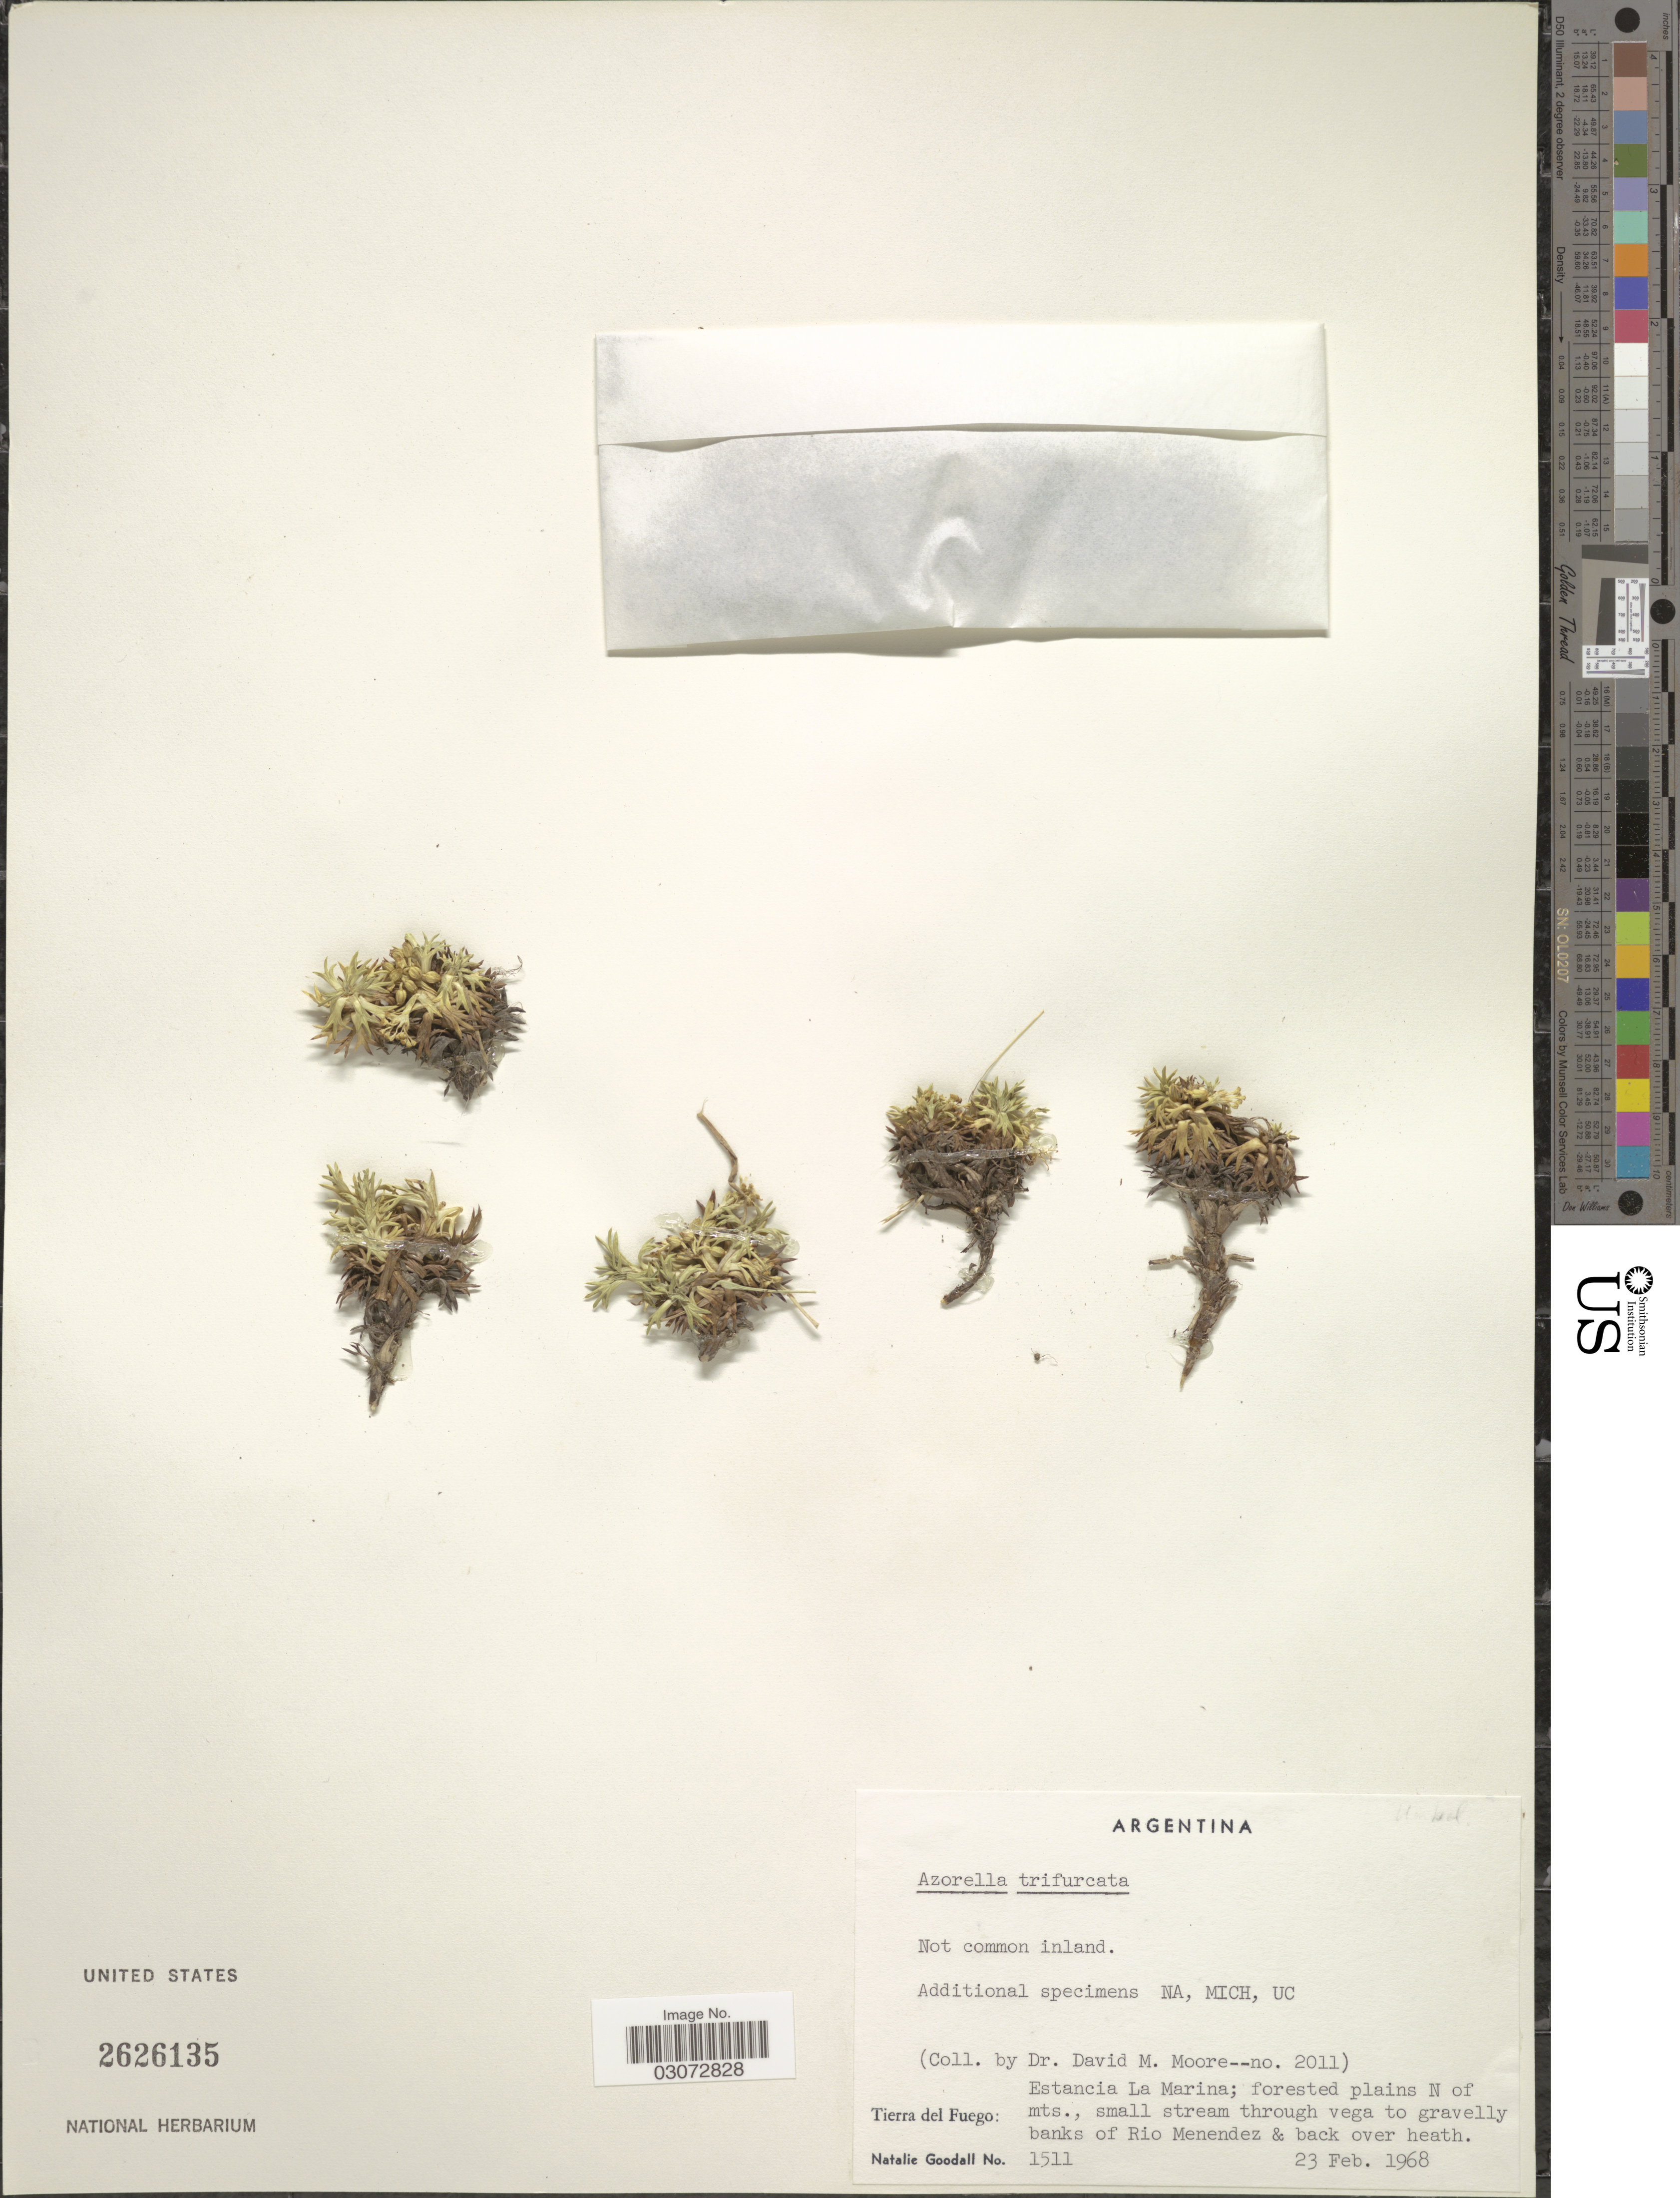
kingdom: Plantae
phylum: Tracheophyta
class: Magnoliopsida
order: Apiales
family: Apiaceae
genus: Azorella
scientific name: Azorella trifurcata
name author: (Gaertn.) Pers.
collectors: D. Moore & N. Goodall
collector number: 2011/1511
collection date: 1968-02-23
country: Argentina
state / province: Tierra del Fuego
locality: Estancia La Marina; forested plains N of mts., small stream through vega to gravelly banks of Rio Menendez & back over heath.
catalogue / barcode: US 2626135